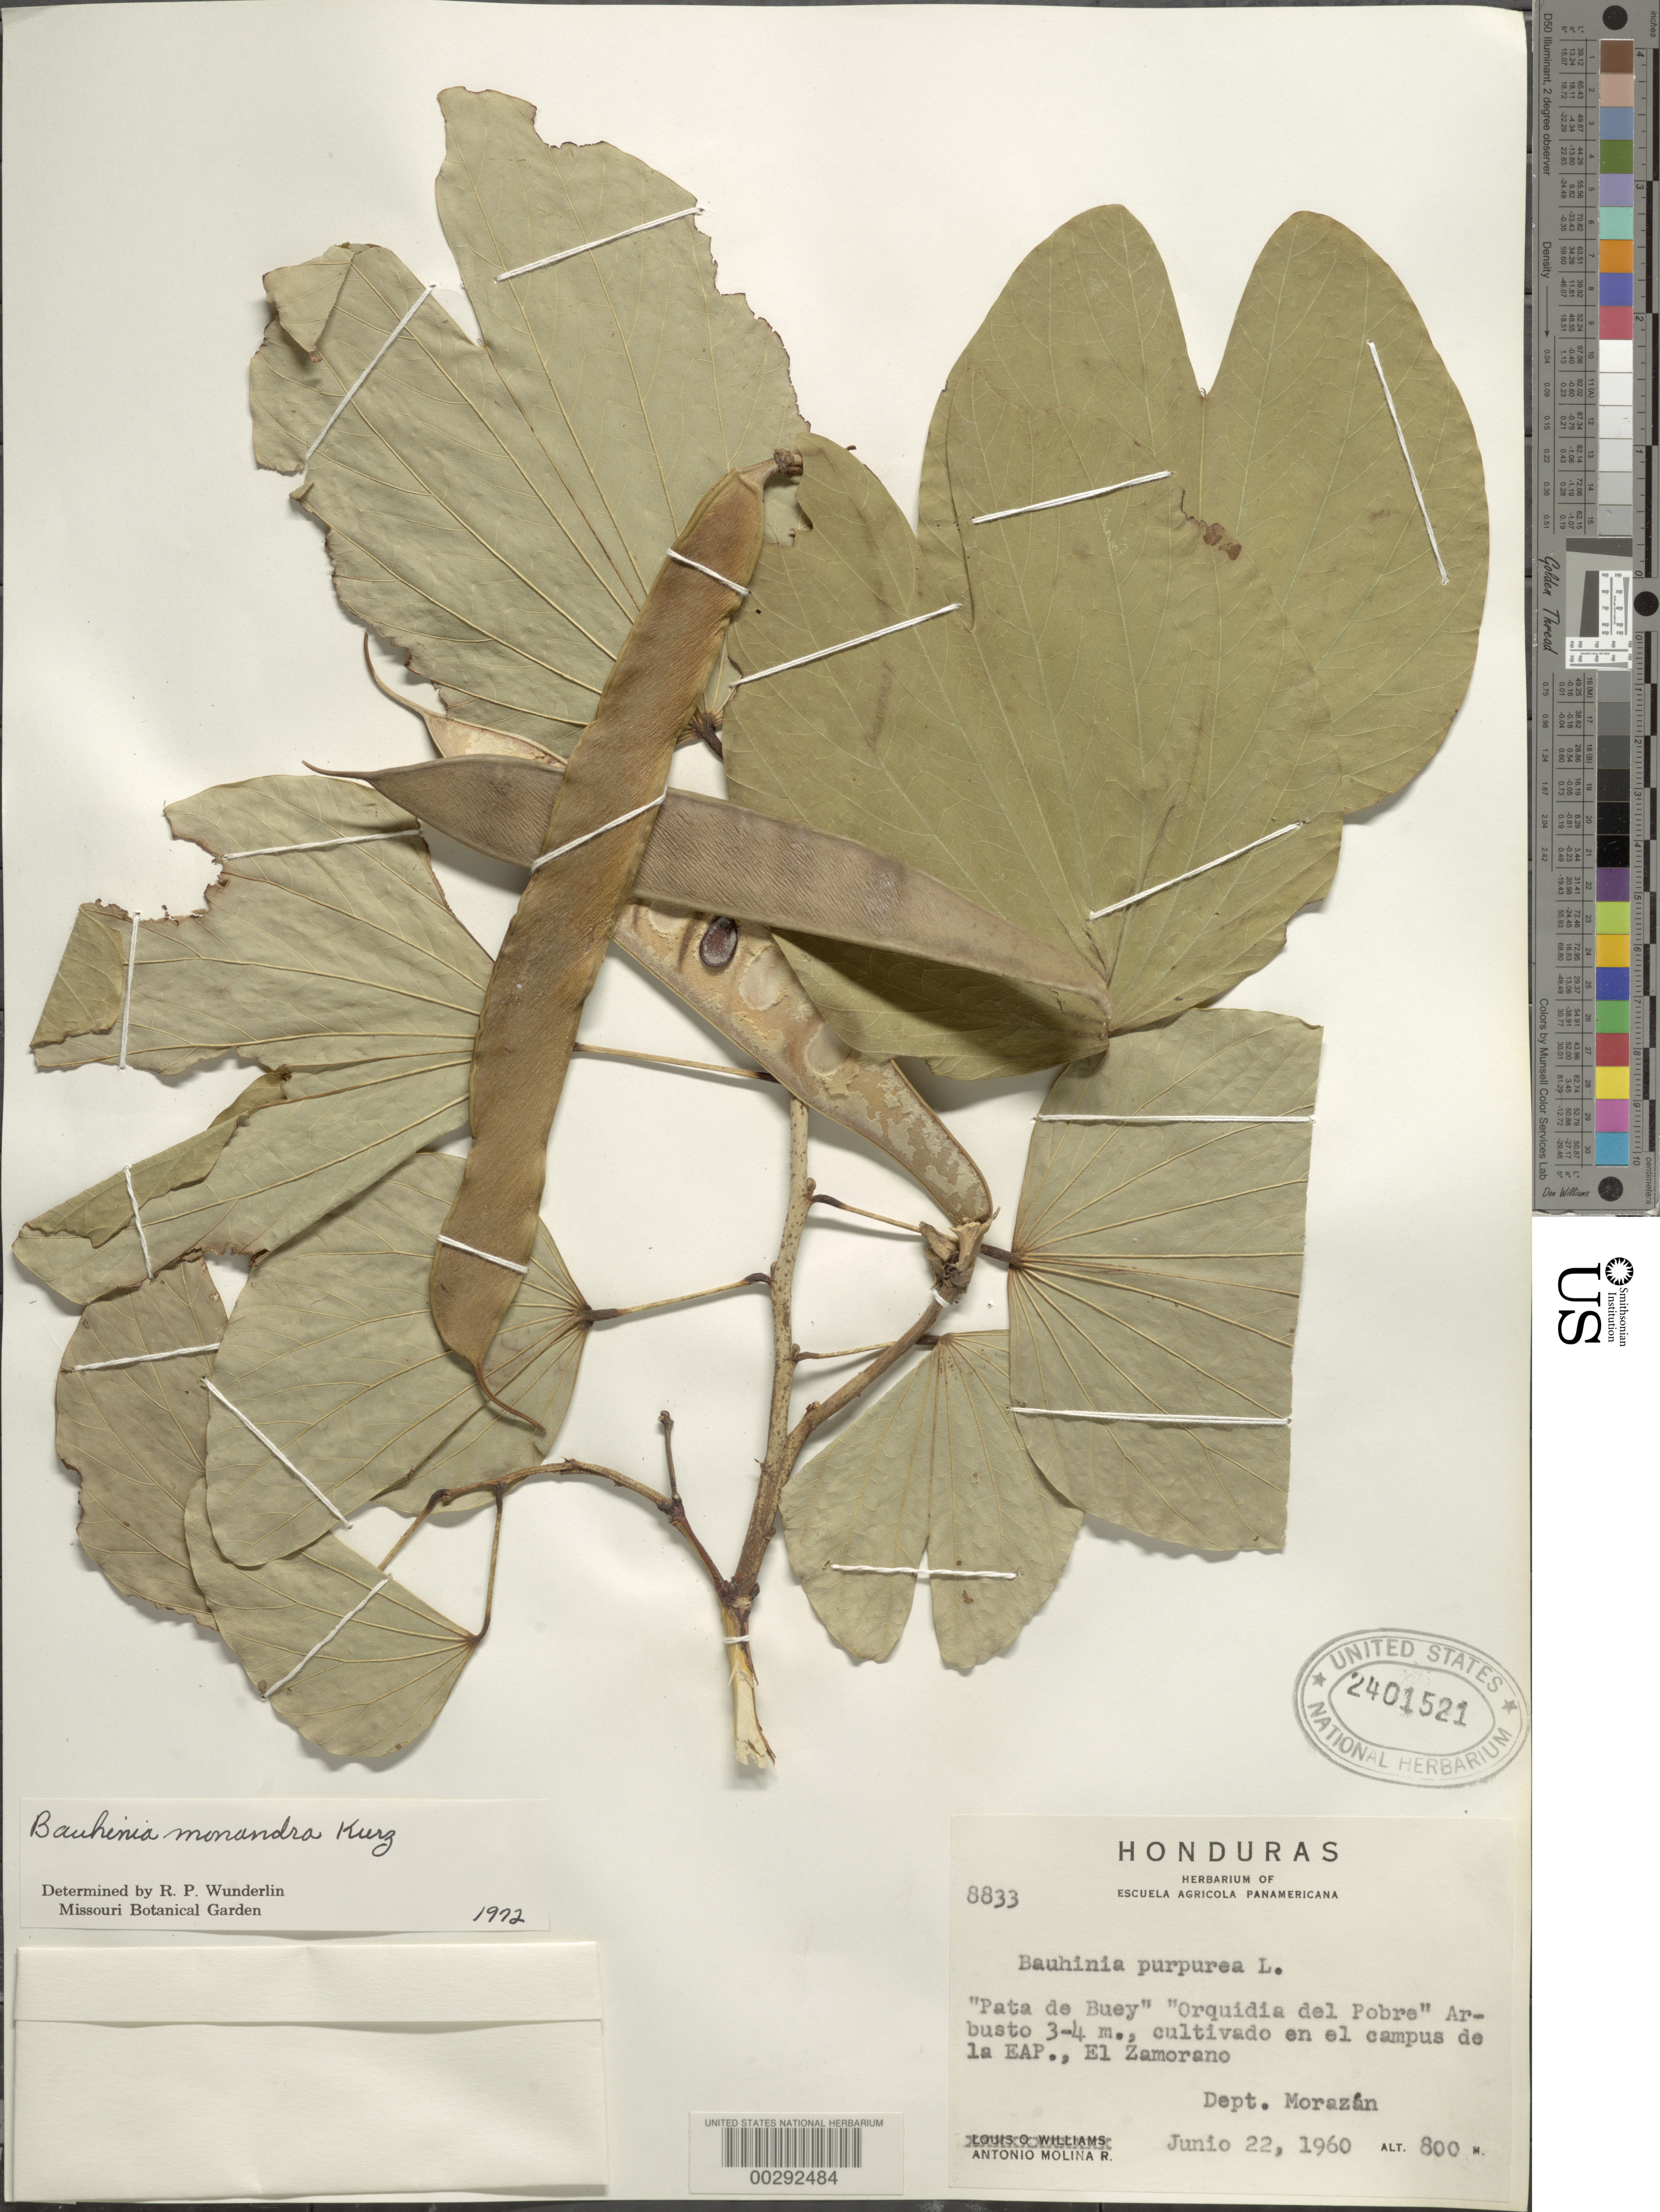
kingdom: Plantae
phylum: Tracheophyta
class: Magnoliopsida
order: Fabales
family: Fabaceae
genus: Bauhinia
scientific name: Bauhinia monandra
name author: Kurz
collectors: A. Molina R.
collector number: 8833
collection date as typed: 22 Jun 1960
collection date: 1960-06-22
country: Honduras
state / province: Fco. Morazán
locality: El Zamorano, campus of the EAP (Escuela Agricola Panamericana)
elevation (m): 800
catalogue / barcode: US 2401521